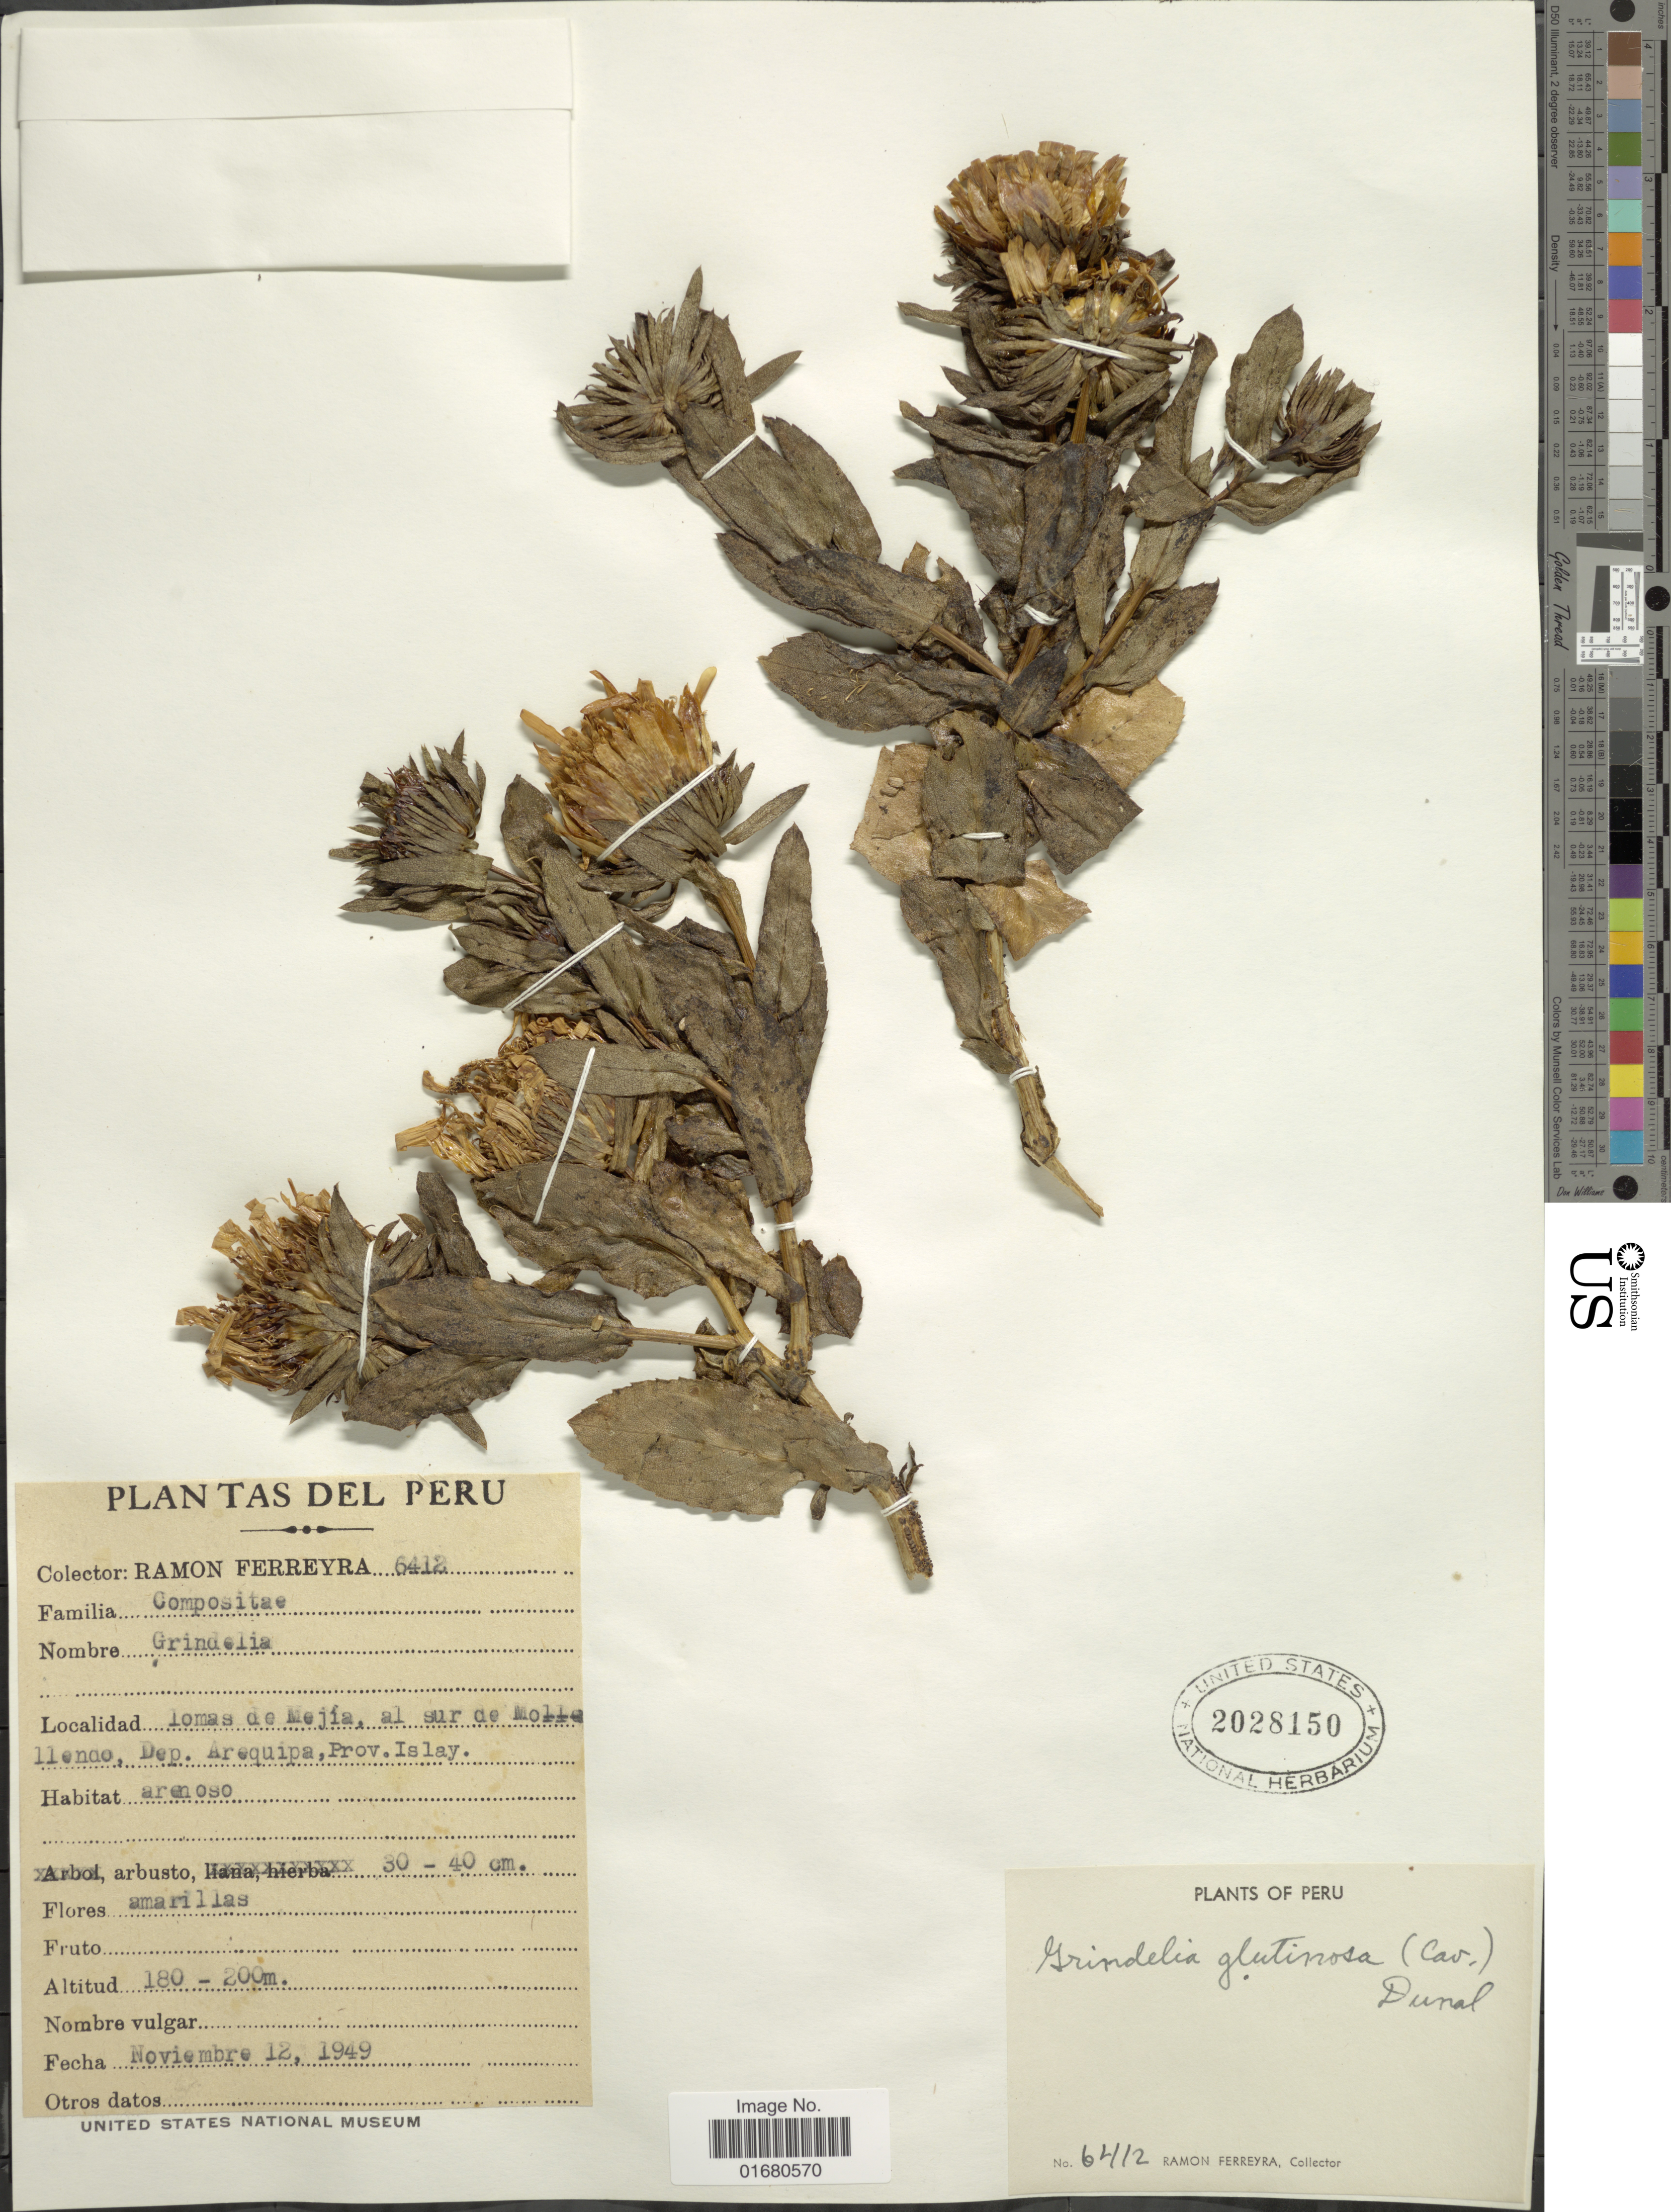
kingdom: Plantae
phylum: Tracheophyta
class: Magnoliopsida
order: Asterales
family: Asteraceae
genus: Grindelia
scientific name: Grindelia glutinosa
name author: (Cav.) Dunal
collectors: R. A. Ferreyra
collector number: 6412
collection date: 1949-11-12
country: Peru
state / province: Arequipa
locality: Lomas de Mejia, al sur de Mollendo, Dept. Arequipa, Prov. Islay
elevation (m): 180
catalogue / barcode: US 2028150